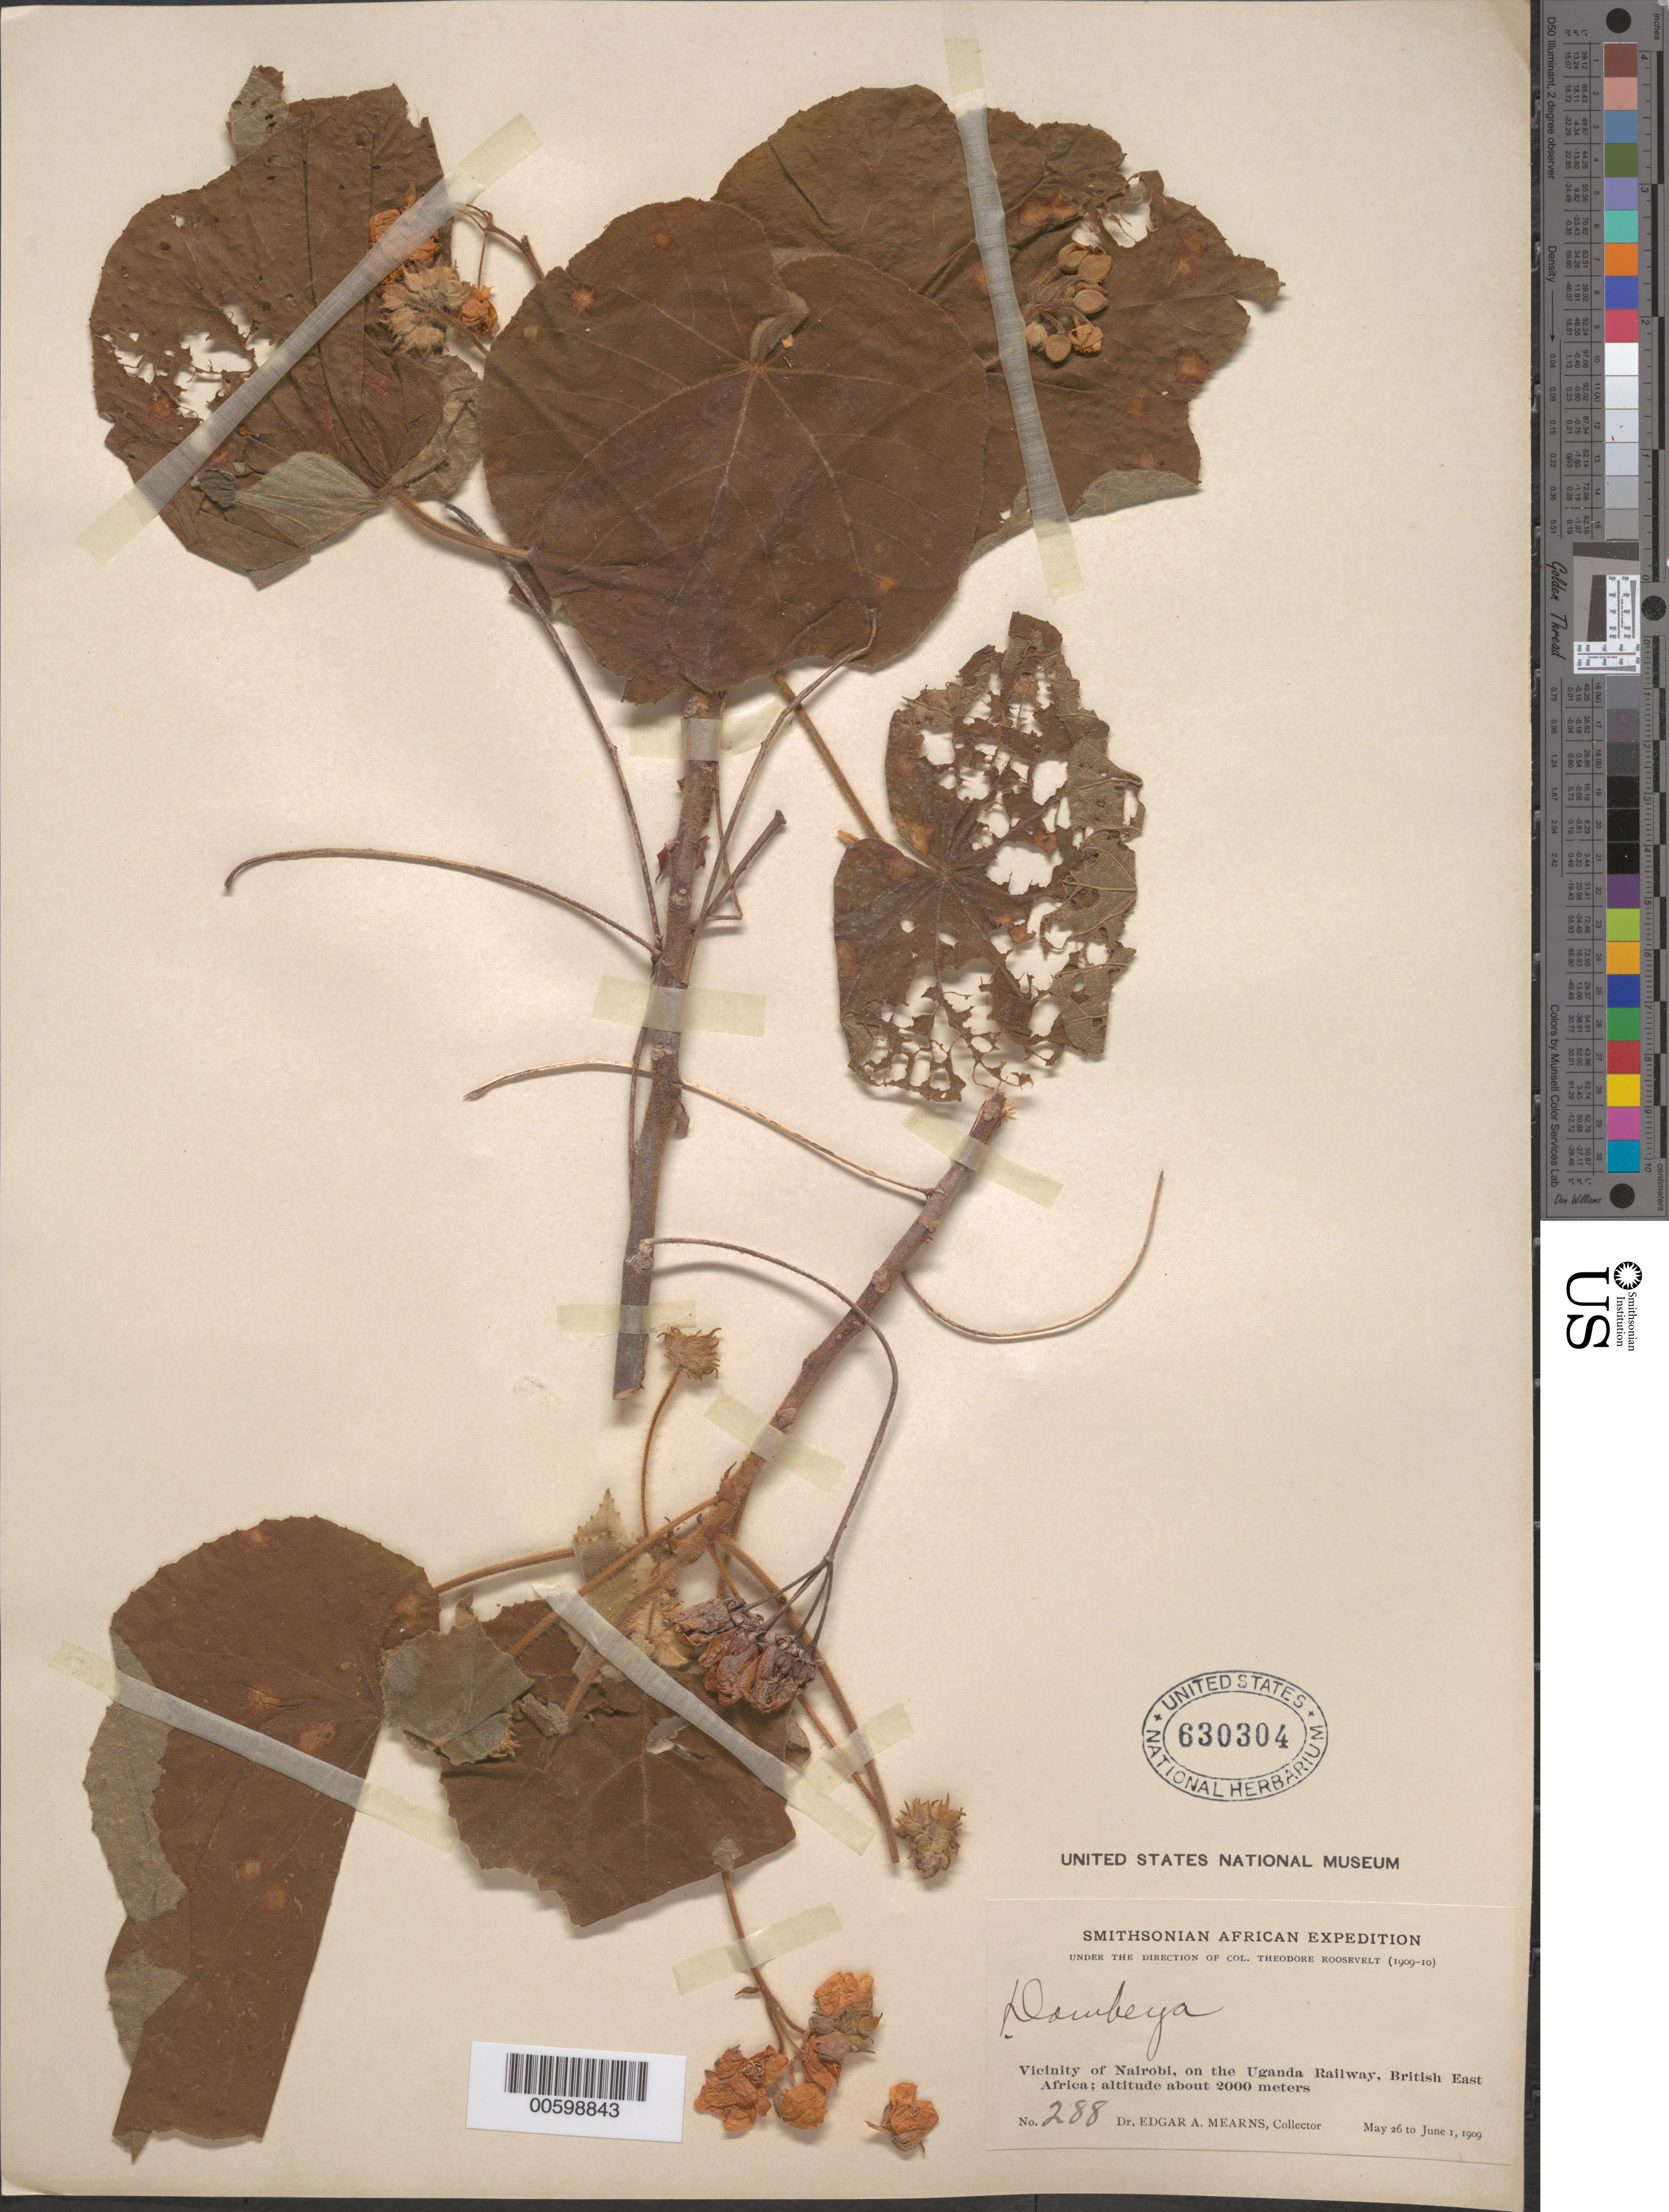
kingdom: Plantae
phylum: Tracheophyta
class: Magnoliopsida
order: Malvales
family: Malvaceae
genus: Dombeya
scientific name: Dombeya sp.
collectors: E. A. Mearns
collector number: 288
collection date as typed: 26 May 1909 to 01 Jun 1909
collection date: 1909-05-26/1909-06-01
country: Kenya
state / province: Nairobi Area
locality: Vicinity of Nairobi, on the Uganda Railway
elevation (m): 2000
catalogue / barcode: US 630304